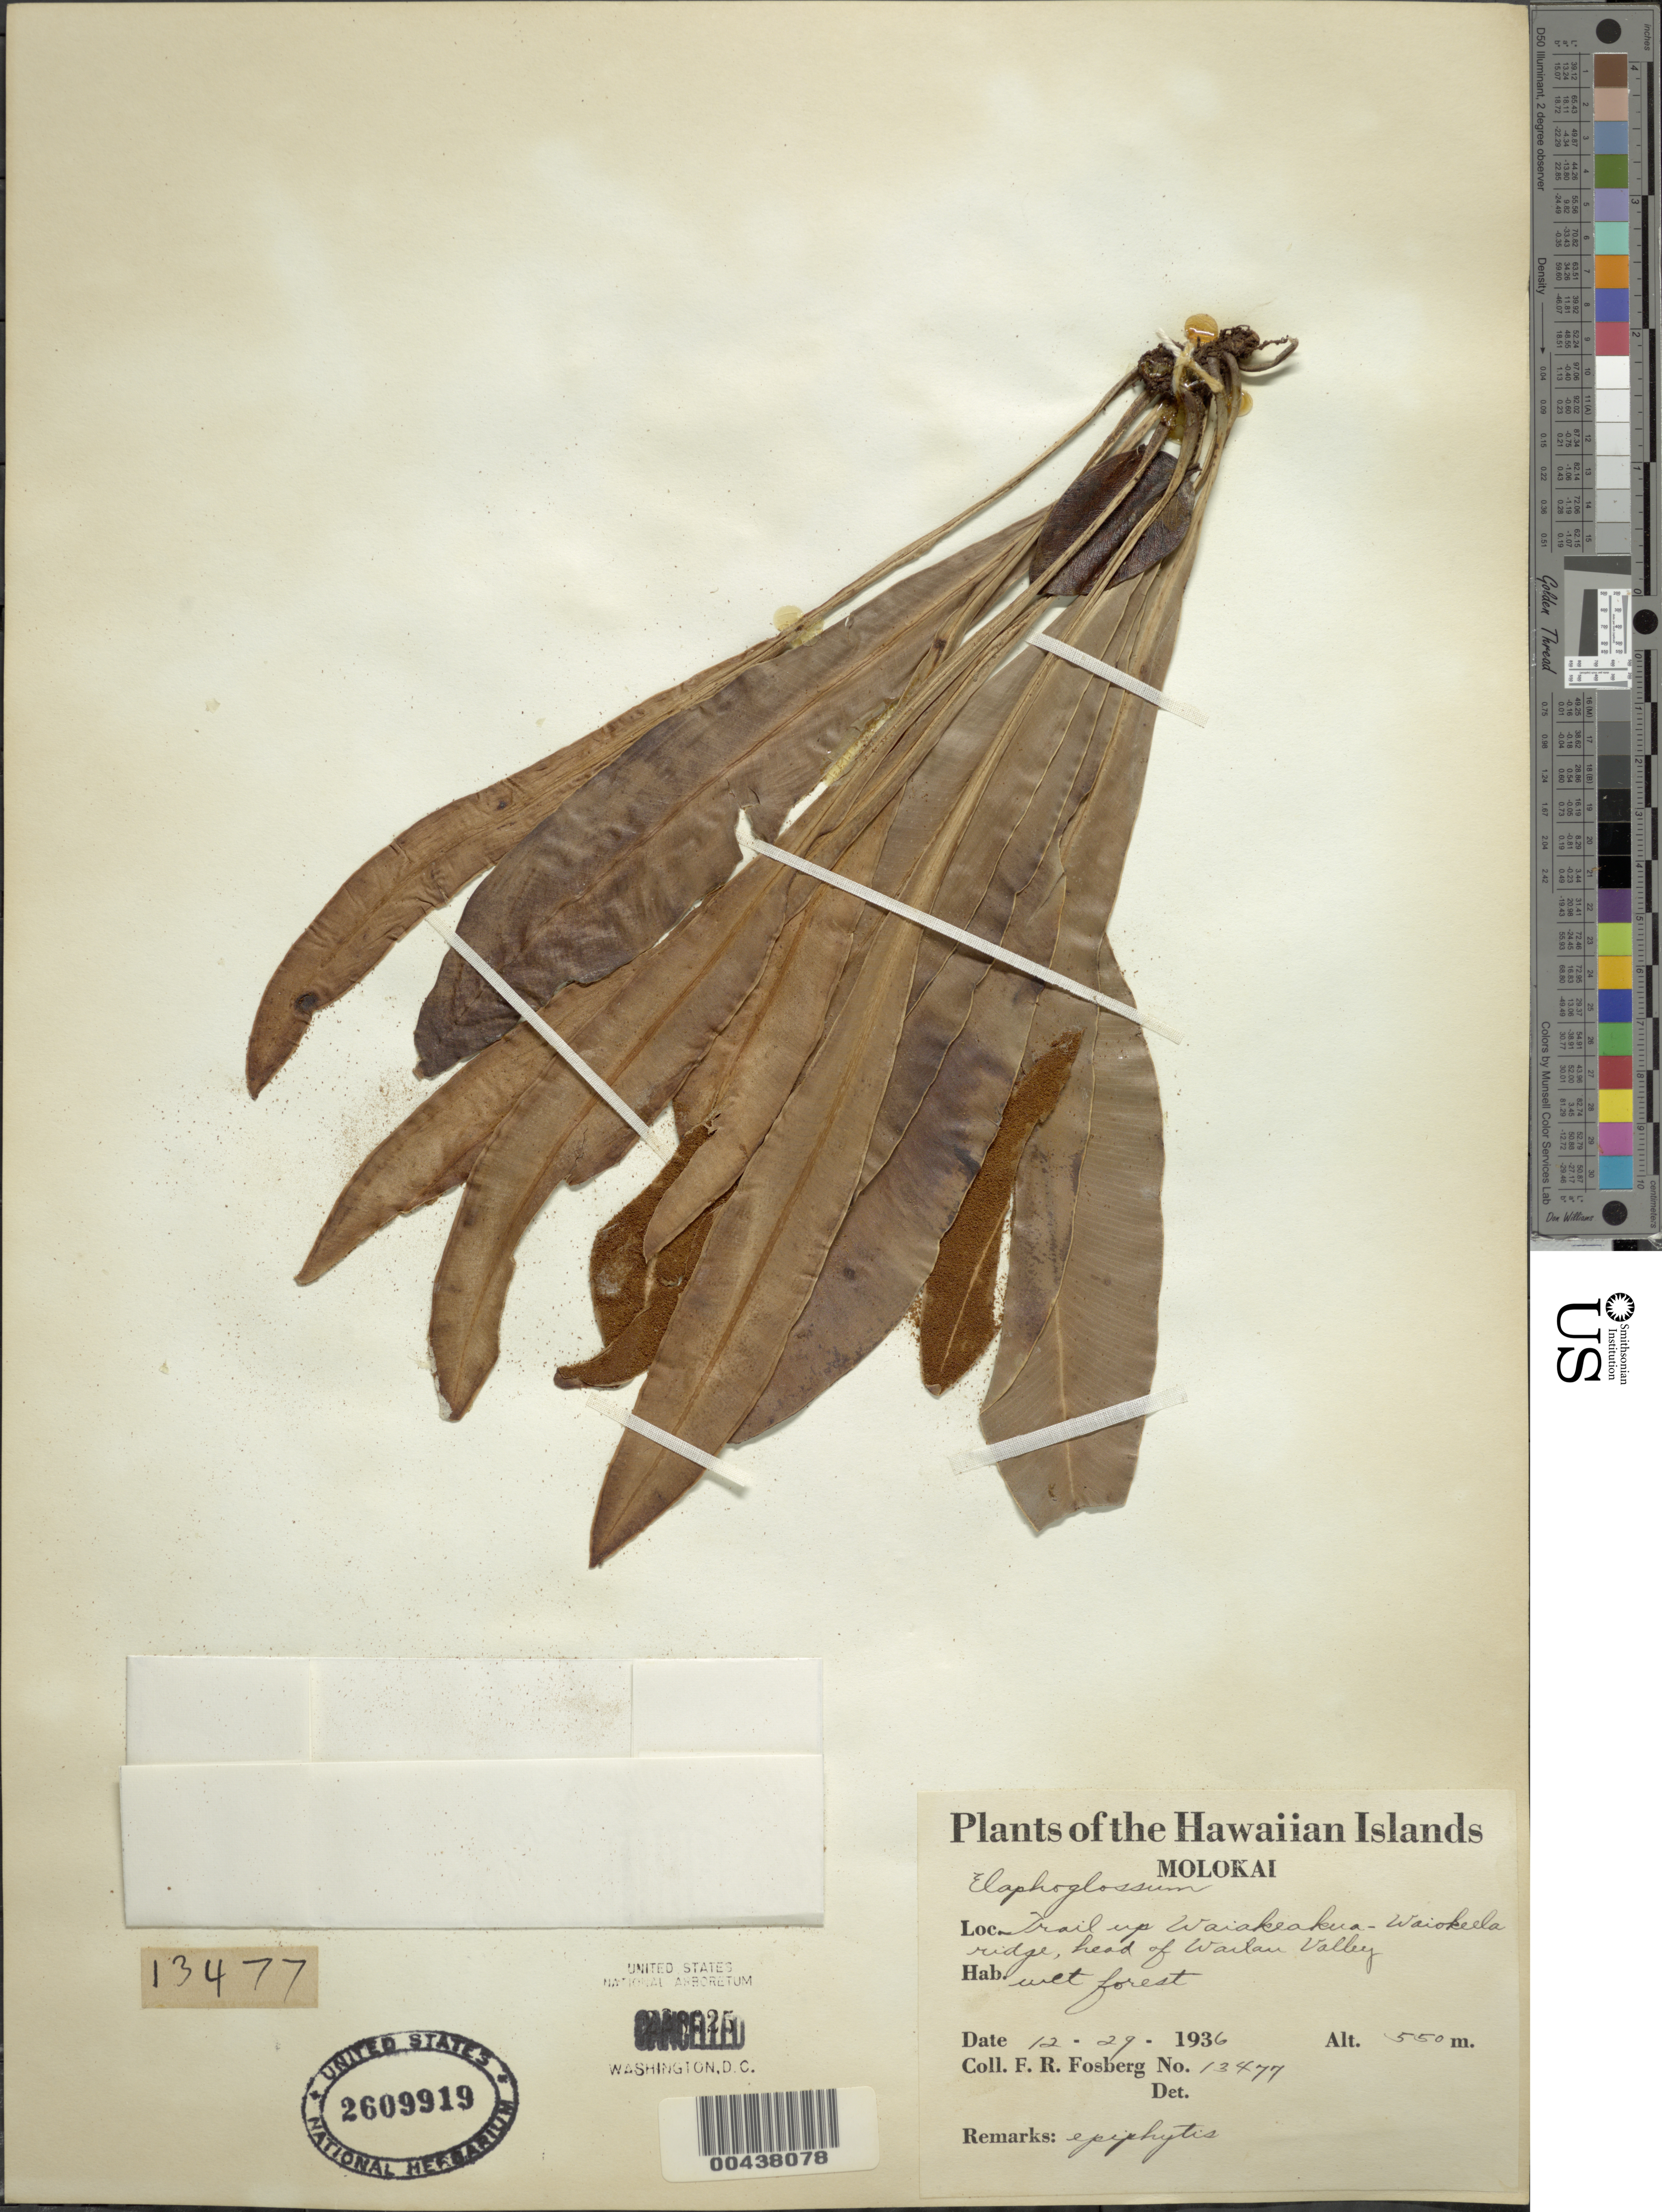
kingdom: Plantae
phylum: Tracheophyta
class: Polypodiopsida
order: Polypodiales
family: Dryopteridaceae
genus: Elaphoglossum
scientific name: Elaphoglossum sp.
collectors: F. R. Fosberg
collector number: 13477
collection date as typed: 29 Dec 1936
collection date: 1936-12-29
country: United States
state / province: Hawaii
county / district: Maui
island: Moloka'i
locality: Trail up Waiakeakua - Waiokeela ridge, head of Wailau Valley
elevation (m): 550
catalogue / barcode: US 2609919